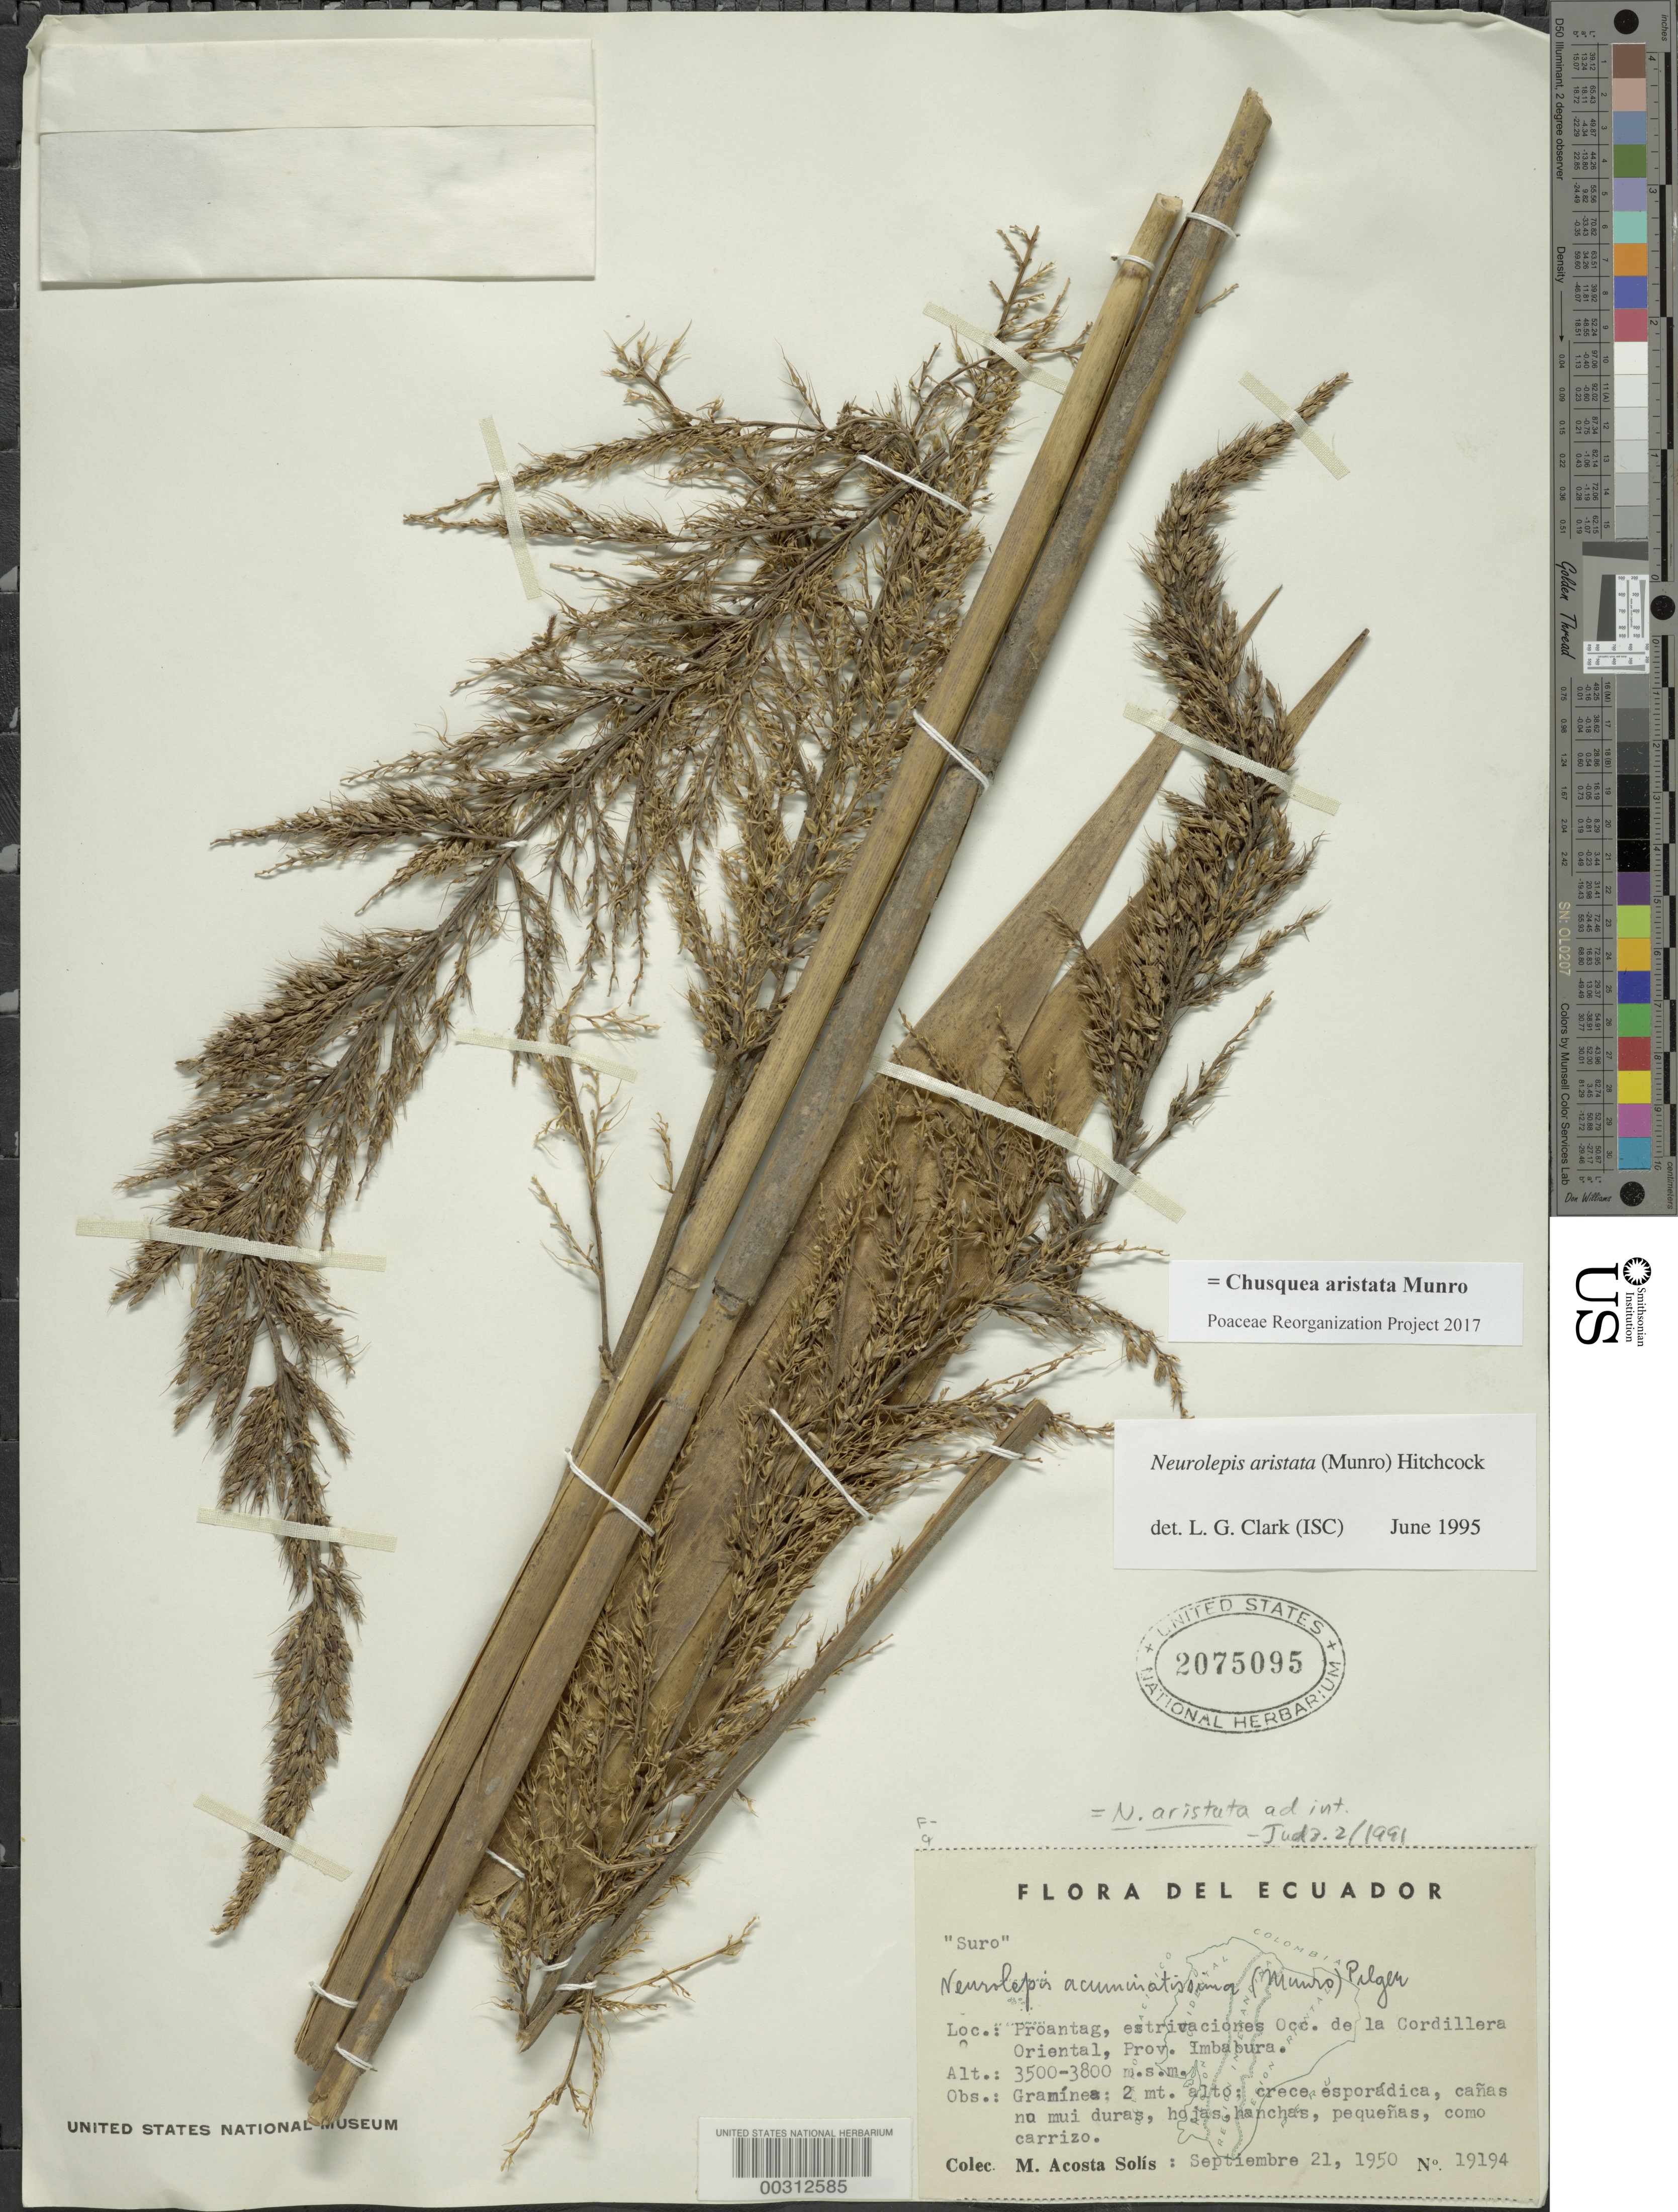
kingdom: Plantae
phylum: Tracheophyta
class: Liliopsida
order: Poales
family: Poaceae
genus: Chusquea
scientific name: Chusquea aristata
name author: Munro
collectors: M. Acosta Solis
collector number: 19194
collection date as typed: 21 Sep 1950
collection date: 1950-09-21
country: Ecuador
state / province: Imbabura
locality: Proadtag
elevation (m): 3500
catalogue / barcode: US 2075095